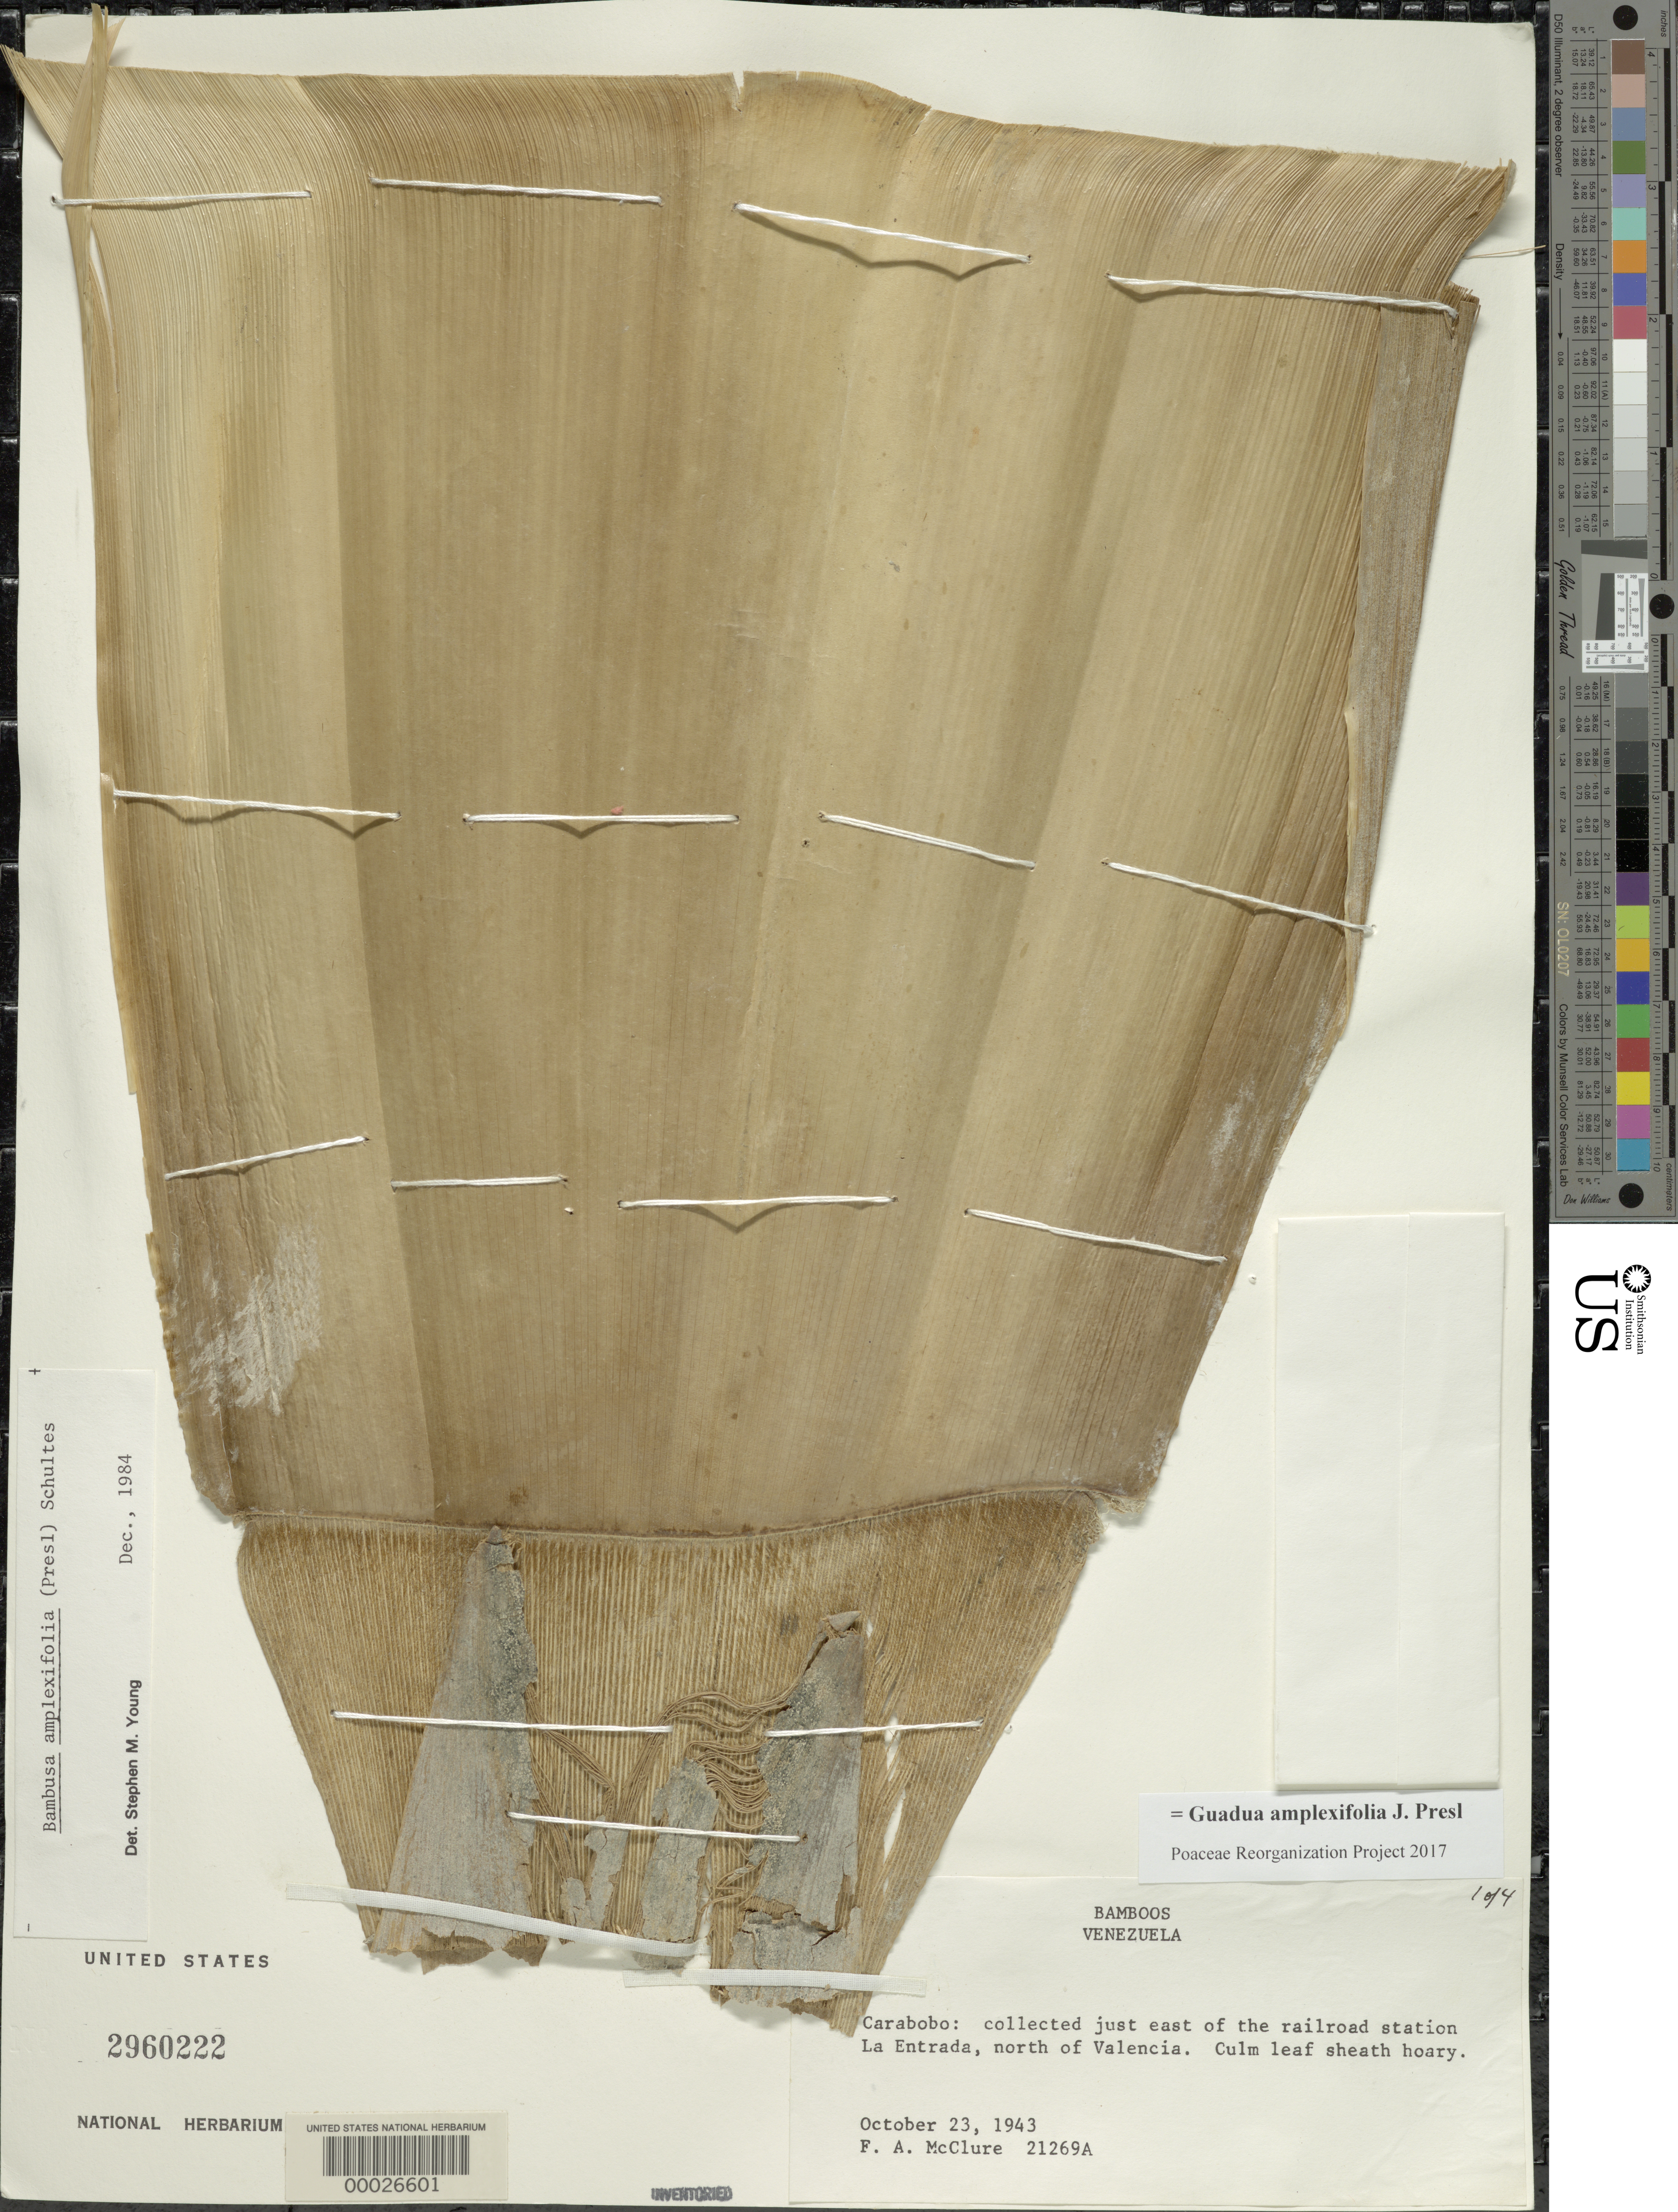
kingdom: Plantae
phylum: Tracheophyta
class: Liliopsida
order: Poales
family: Poaceae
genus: Guadua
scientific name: Guadua amplexifolia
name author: J. Presl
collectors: F. A. McClure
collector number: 21269 A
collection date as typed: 23 Oct 1943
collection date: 1943-10-23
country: Venezuela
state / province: Carabobo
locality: La entrada, valencia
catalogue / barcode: US 2960222